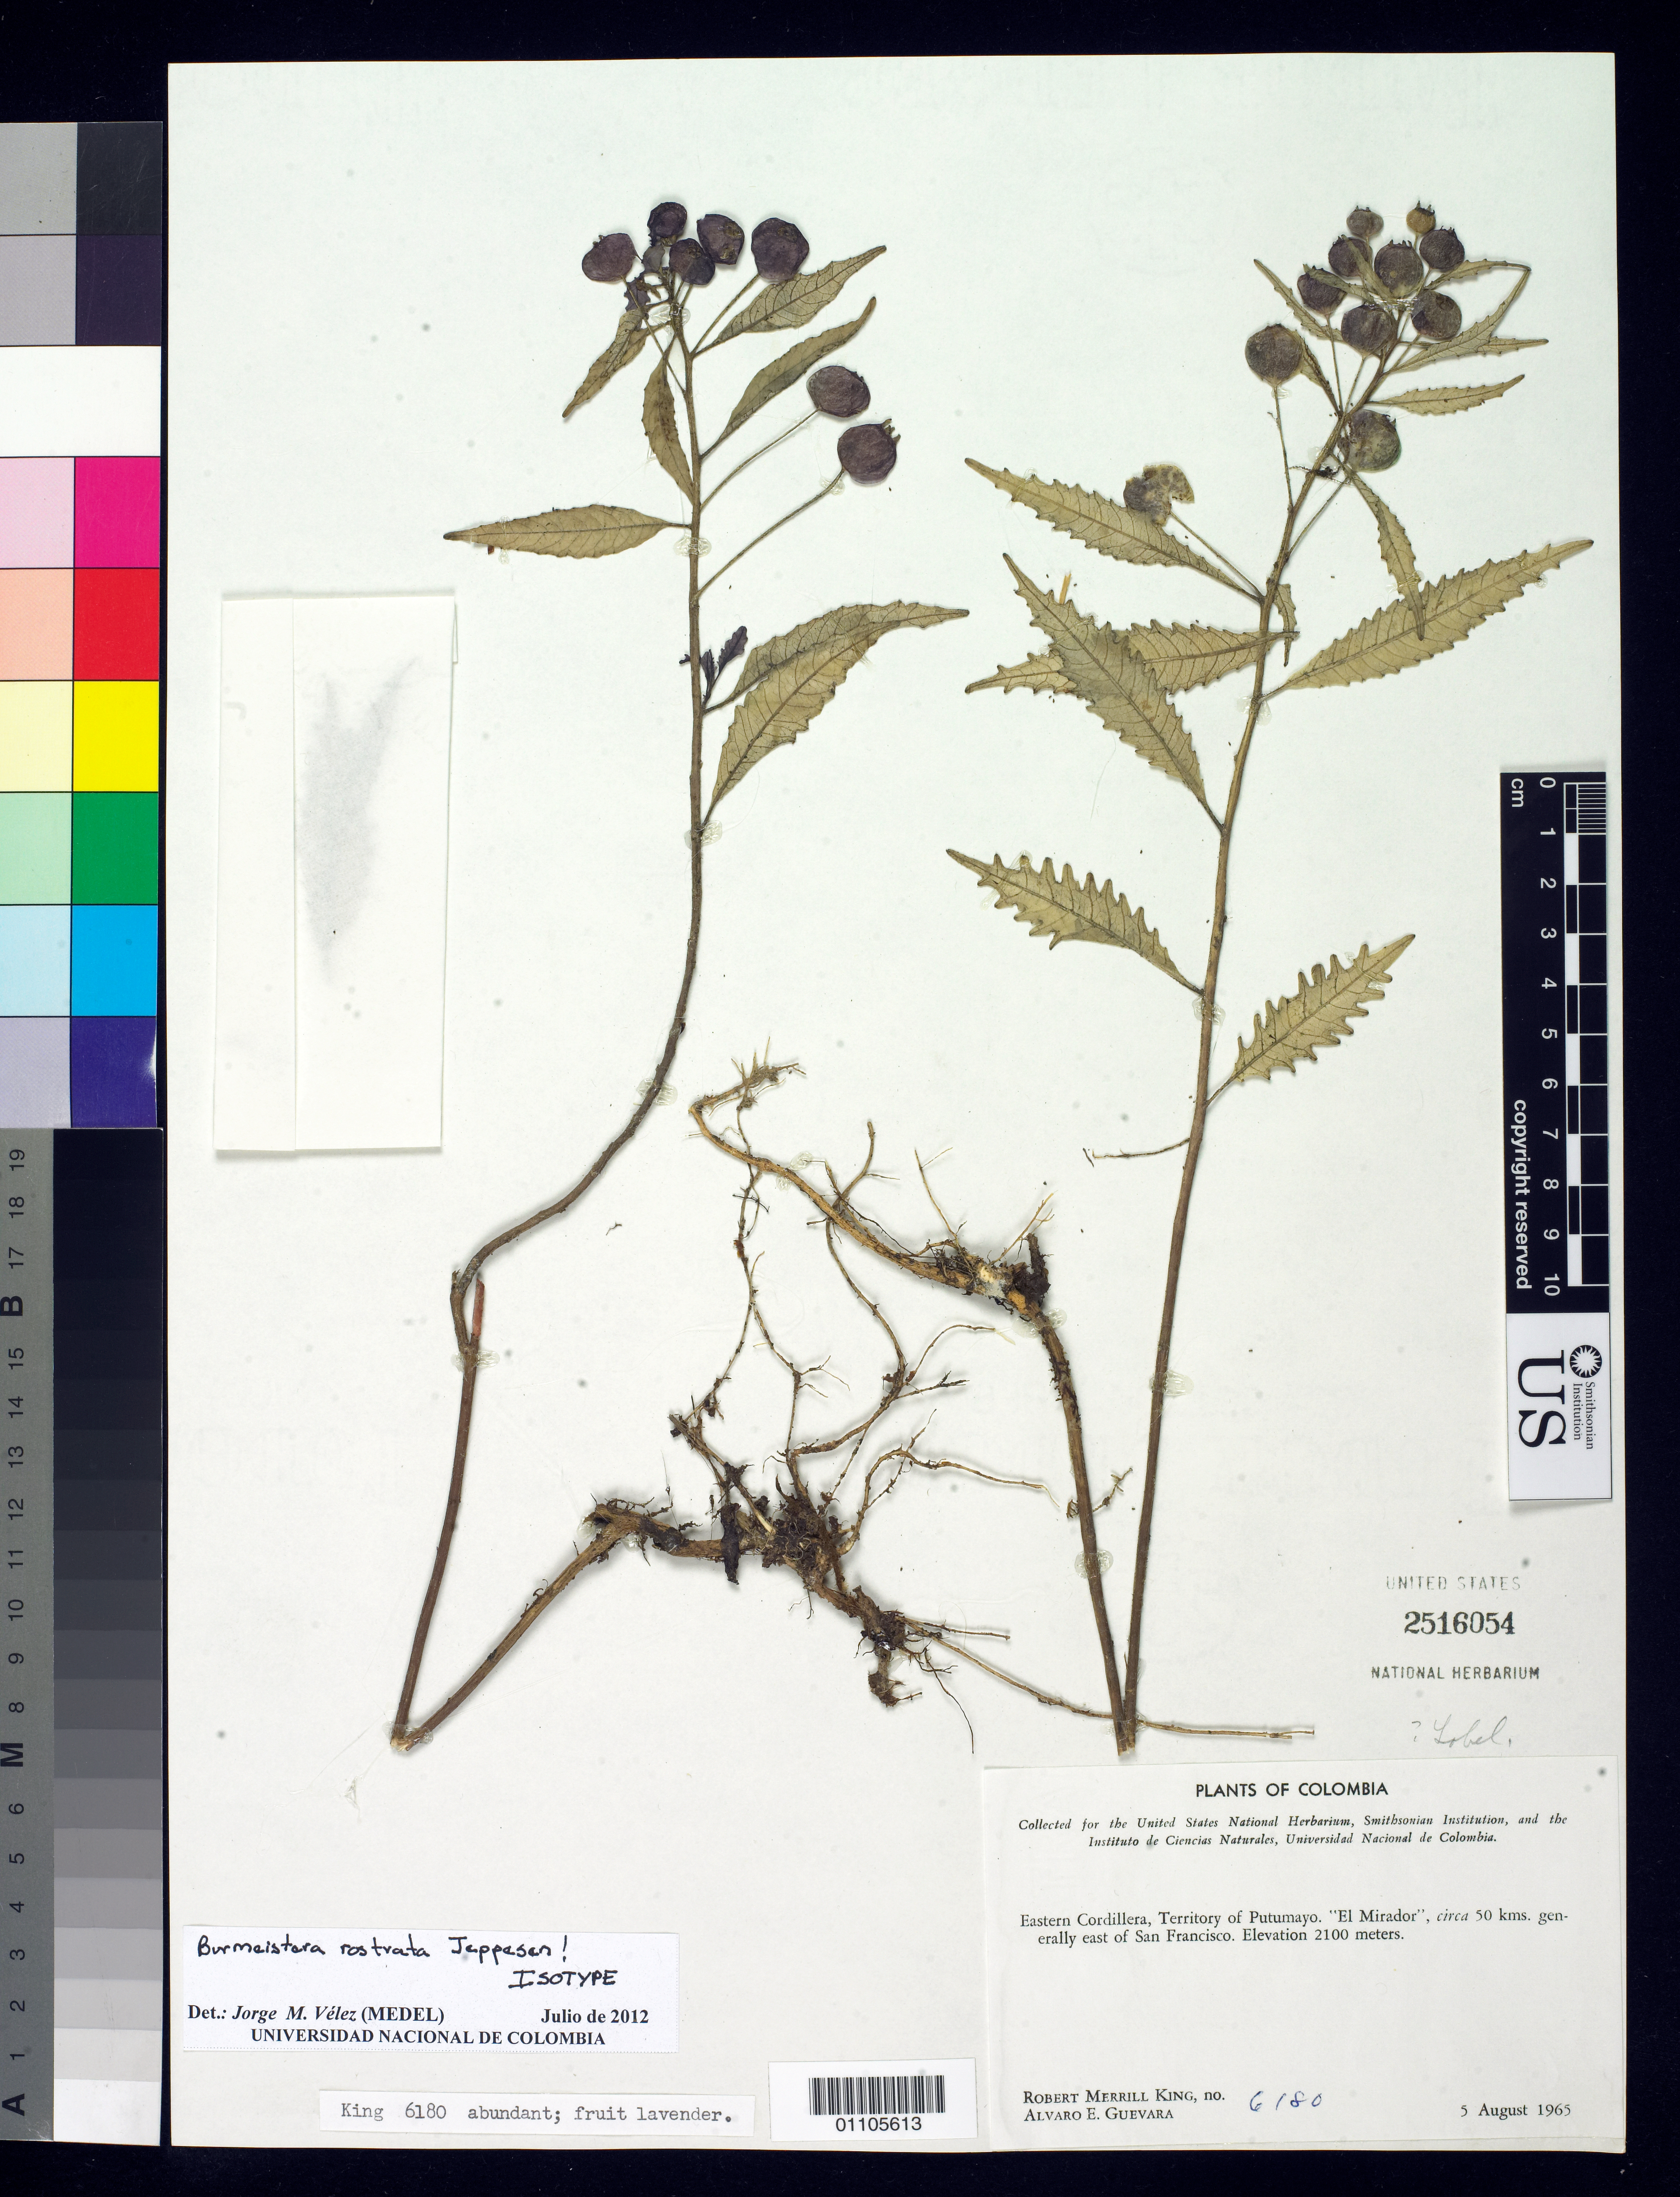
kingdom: Plantae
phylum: Tracheophyta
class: Magnoliopsida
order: Asterales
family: Campanulaceae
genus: Burmeistera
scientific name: Burmeistera rostrata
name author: Jeppesen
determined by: Vélez, J. M.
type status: Isotype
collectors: R. M. King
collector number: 6180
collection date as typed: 05 Aug 1965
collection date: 1965-08-05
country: Colombia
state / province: Putumayo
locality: Eastern Cordillera, Territory of Putumayo. "El Mirador ', circa 50 km generally E of San Francisco.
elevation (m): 2100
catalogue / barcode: US 2516054